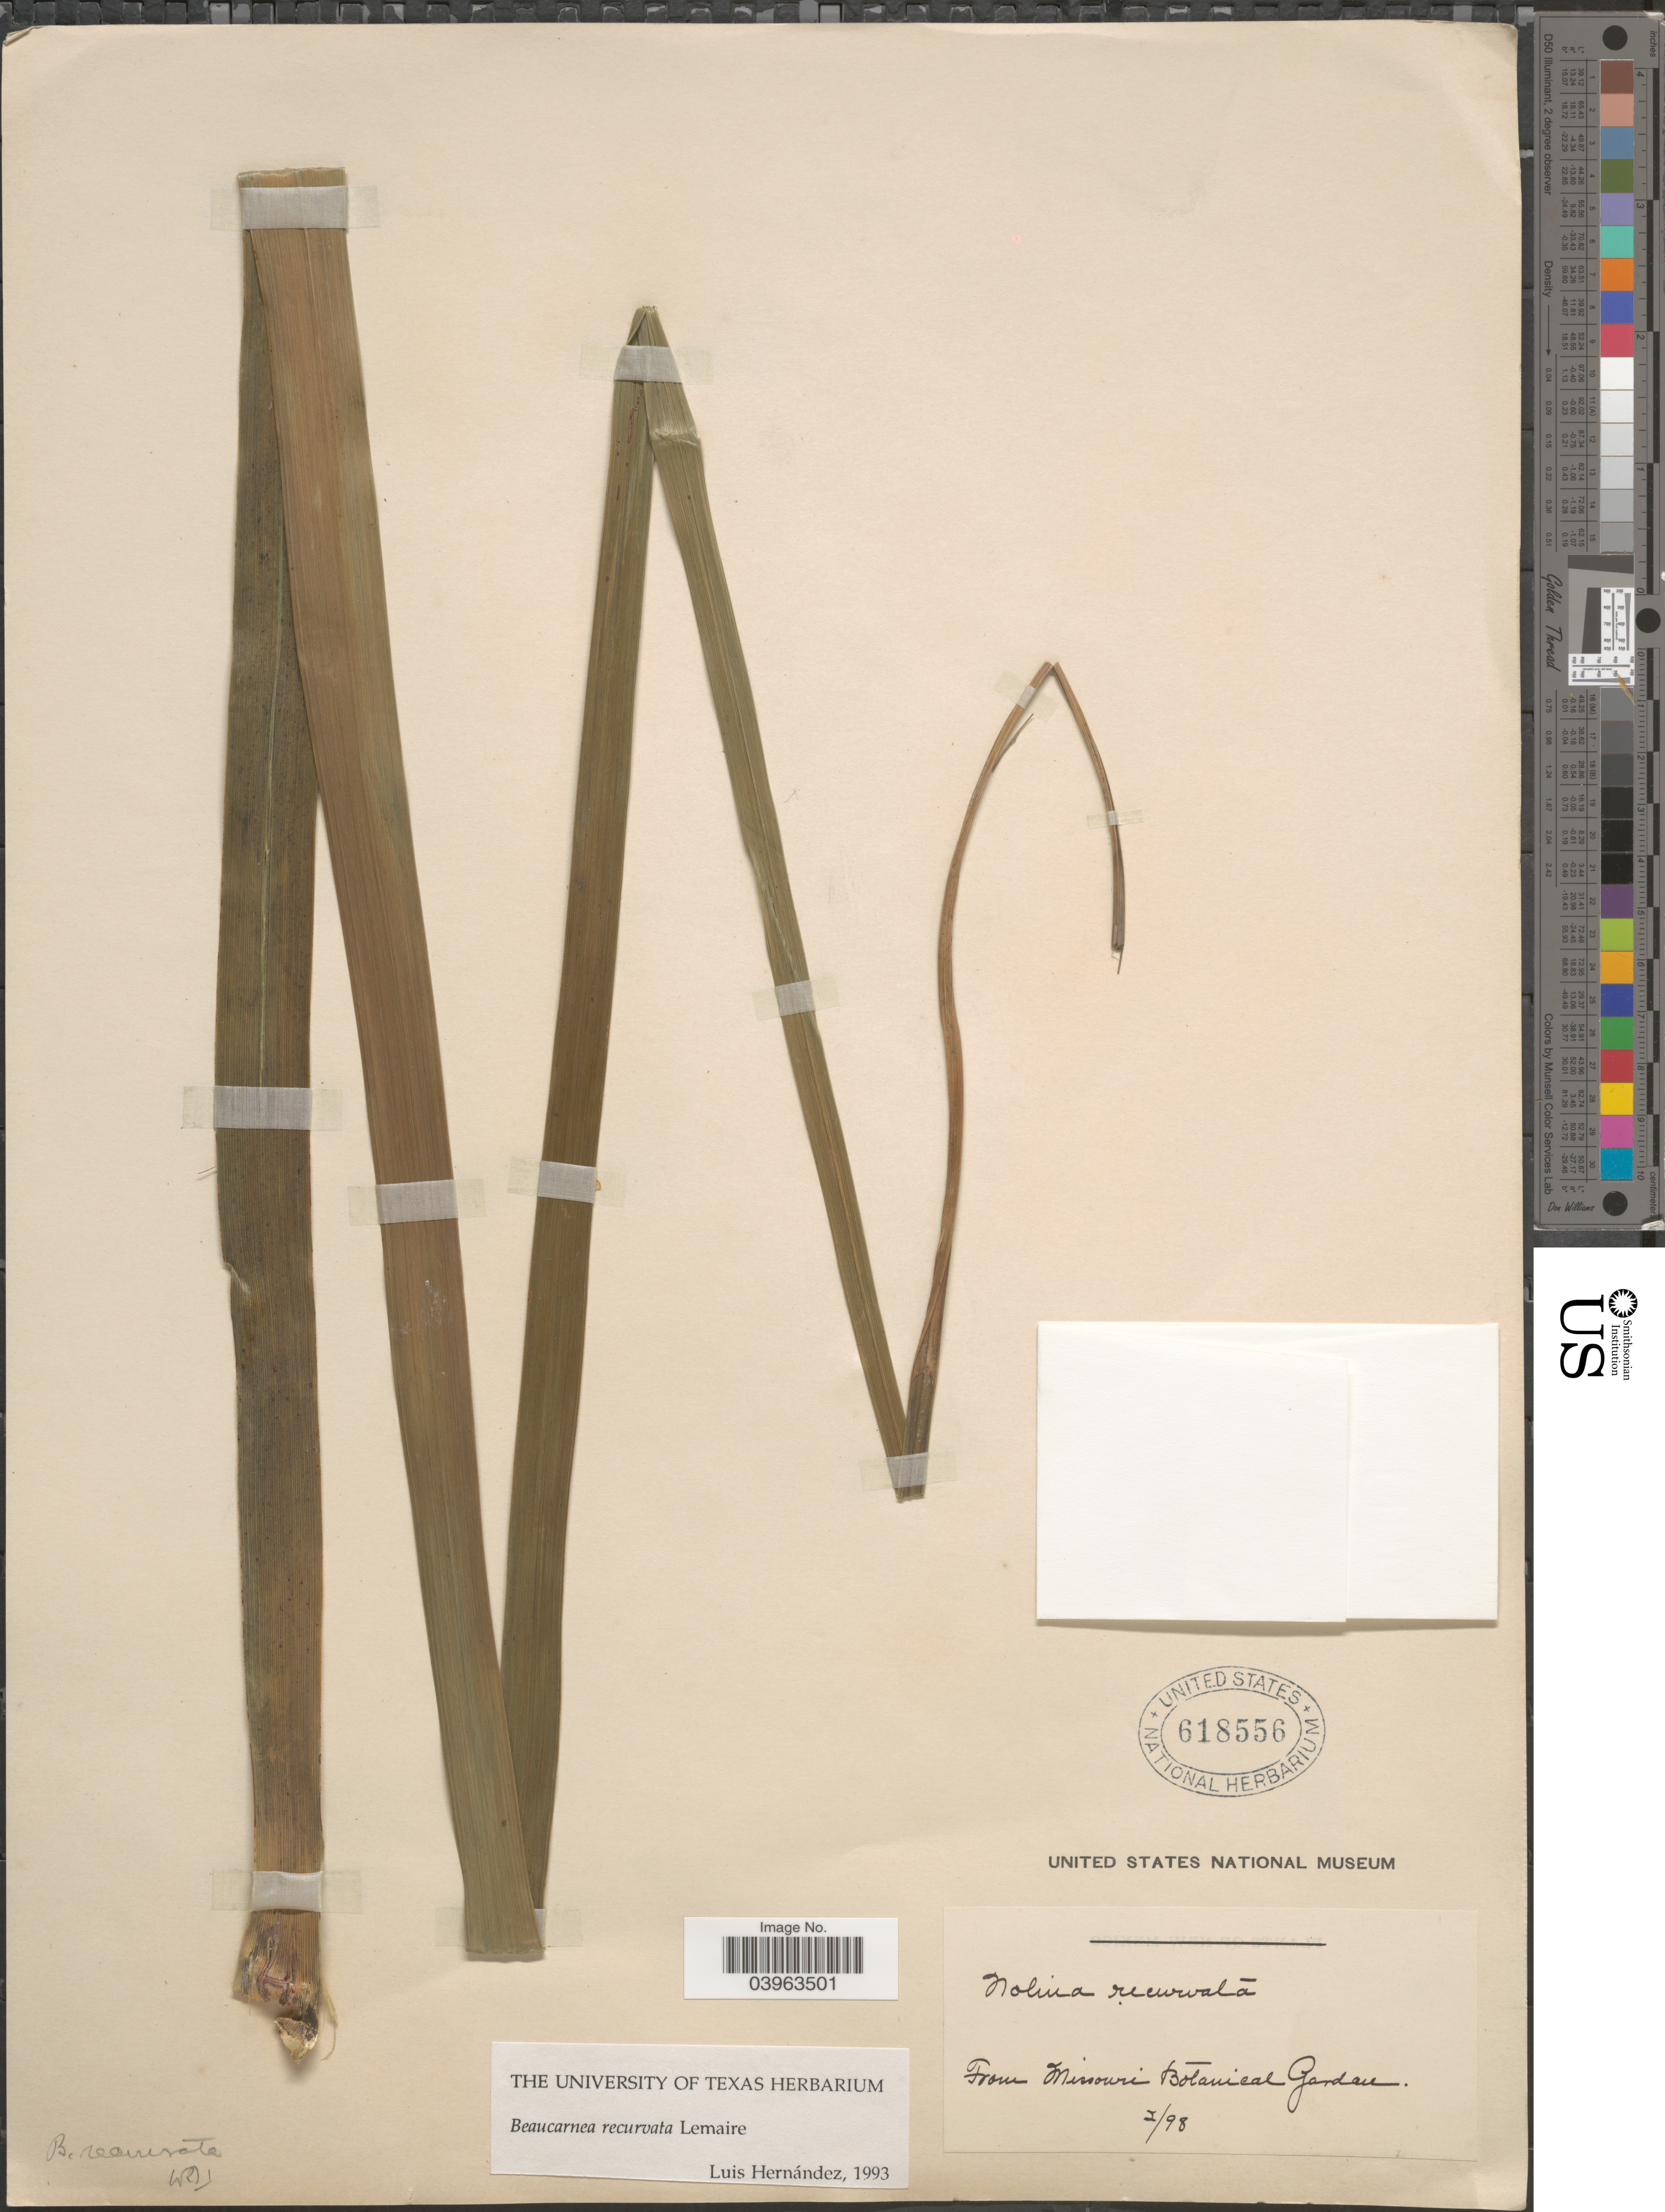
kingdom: Plantae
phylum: Tracheophyta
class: Liliopsida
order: Asparagales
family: Asparagaceae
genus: Beaucarnea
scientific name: Beaucarnea recurvata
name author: Lem.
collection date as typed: Transcribed d/m/y: /2/98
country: United States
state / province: Missouri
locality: From Missouri Botanical Garden.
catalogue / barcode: US 618556